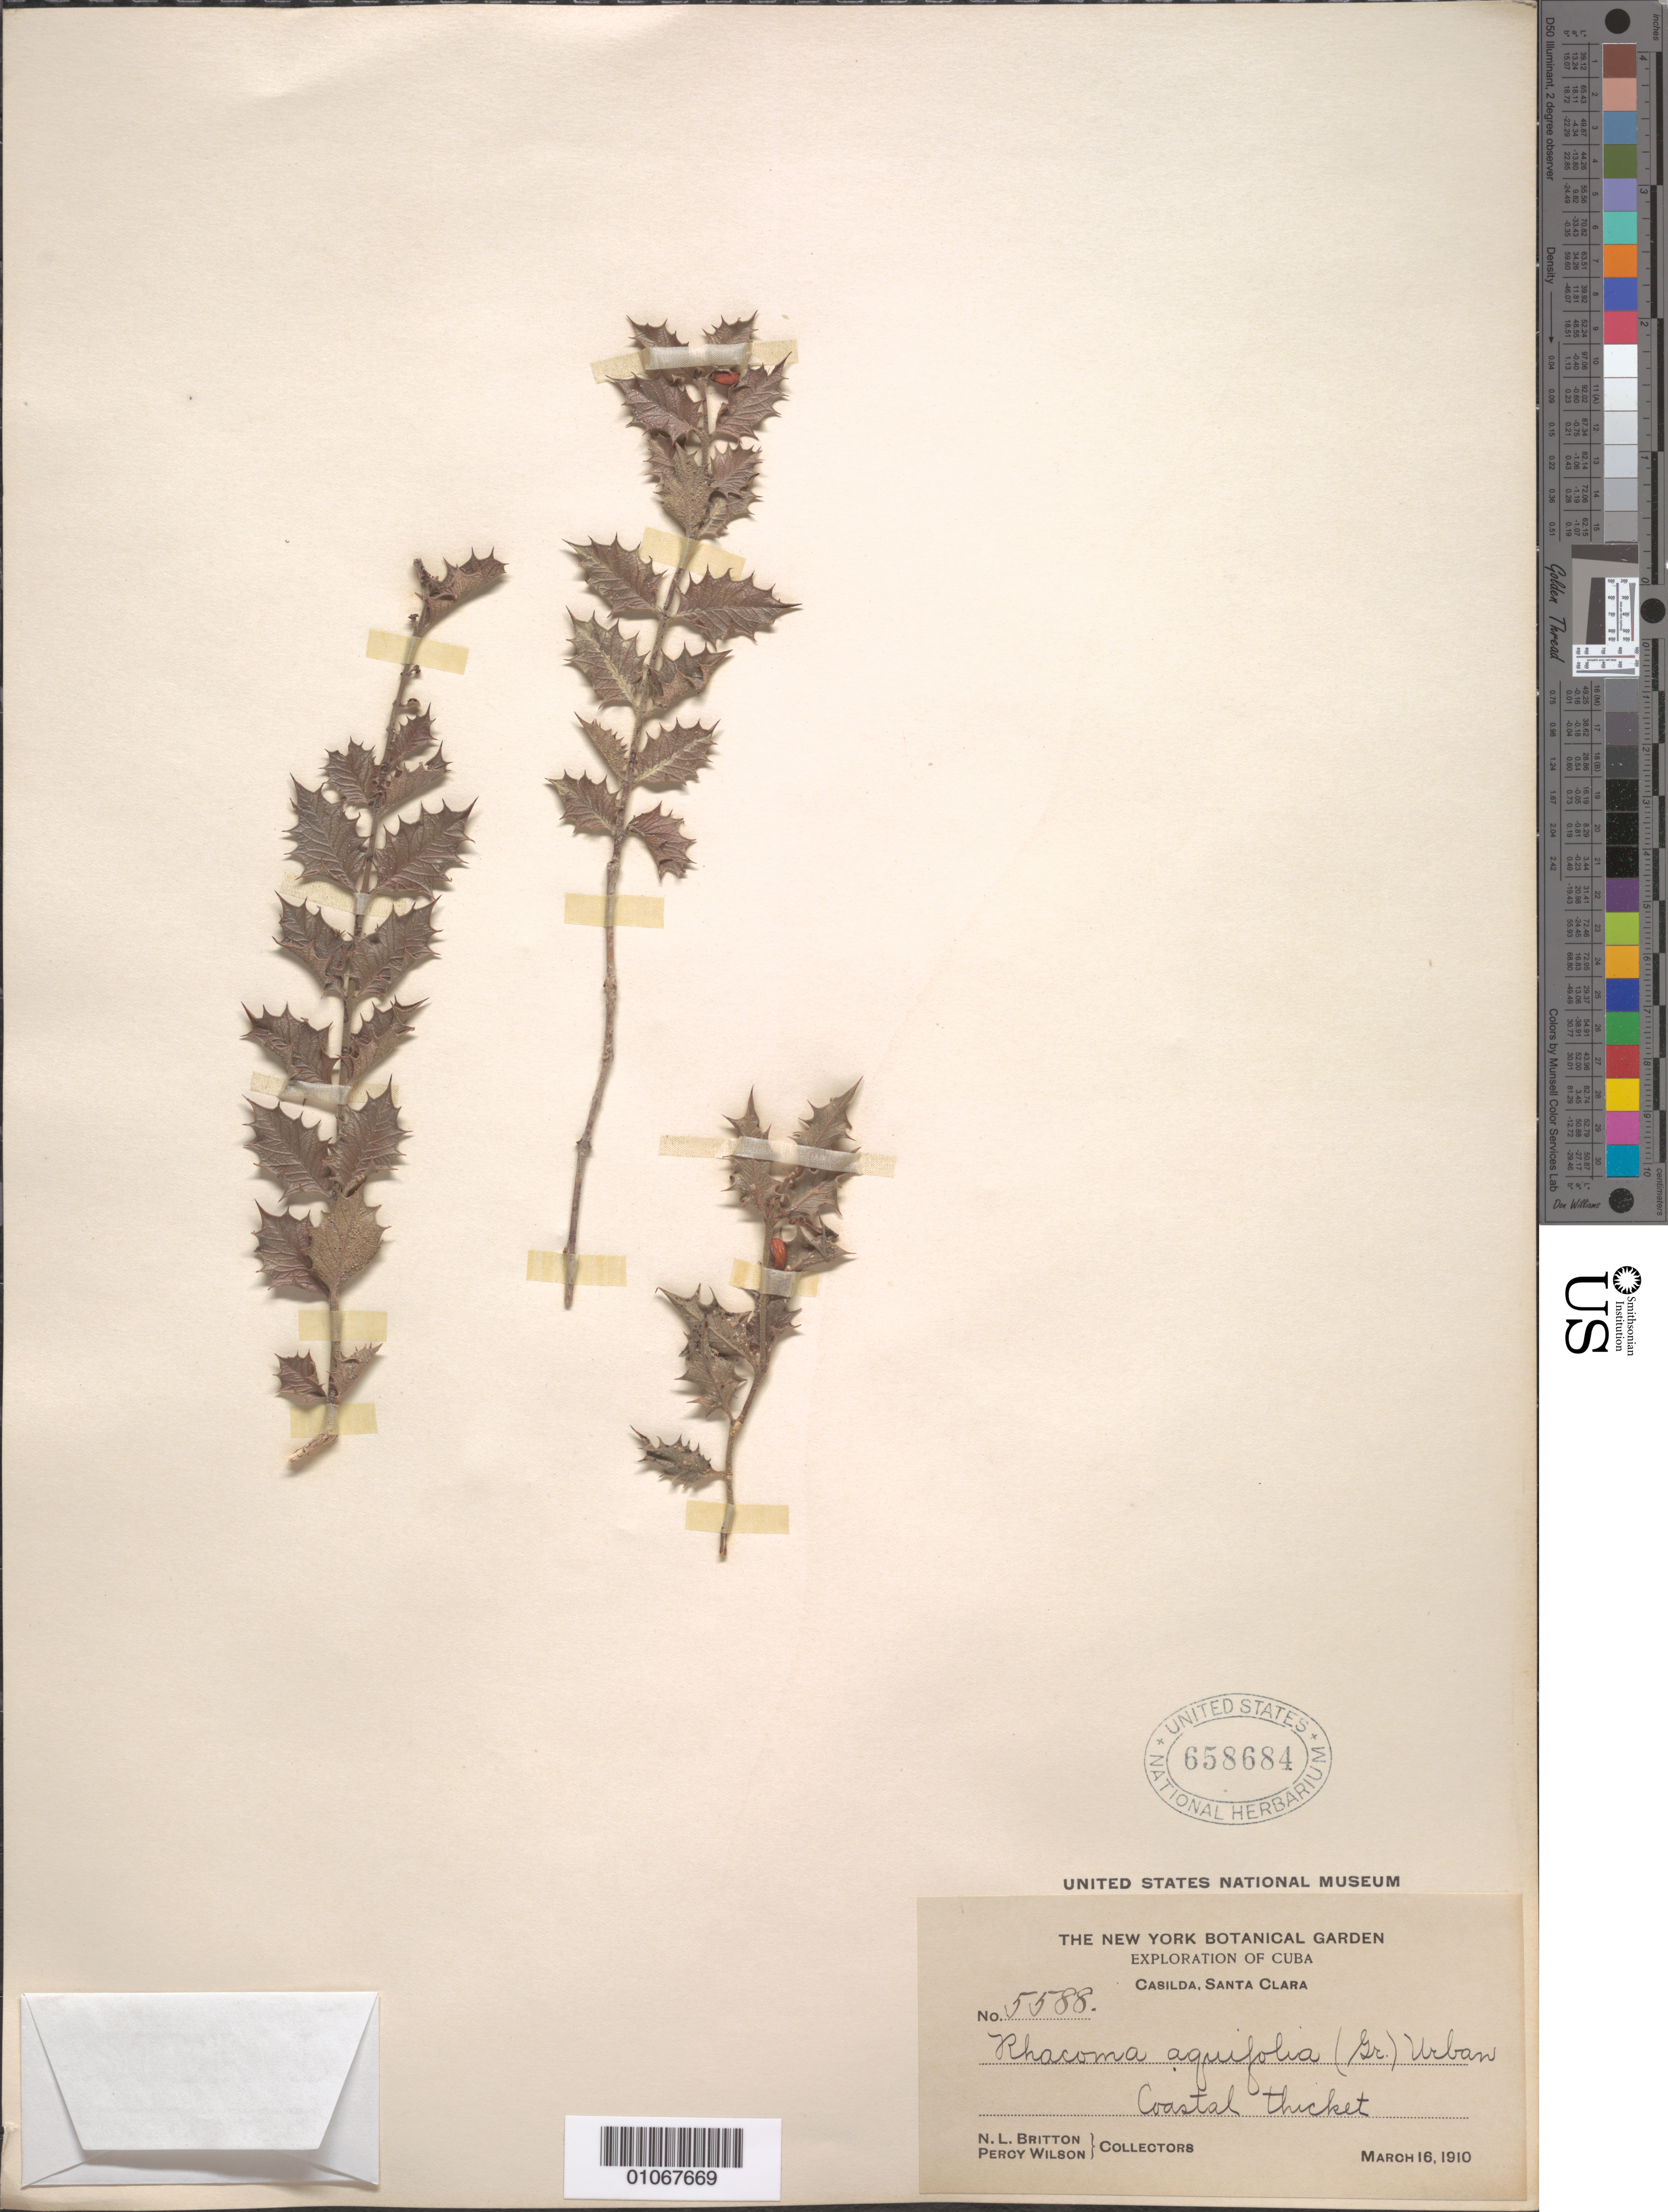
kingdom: Plantae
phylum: Tracheophyta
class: Magnoliopsida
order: Celastrales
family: Celastraceae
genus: Crossopetalum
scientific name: Crossopetalum aquifolium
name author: (Griseb.) Hitchc.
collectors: N. Britton & P. Wilson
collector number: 5588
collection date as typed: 16 Mar 1910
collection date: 1910-03-16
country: Cuba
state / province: Villa Clara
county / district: Santa Clara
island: Cuba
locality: Casilda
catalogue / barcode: US 658684